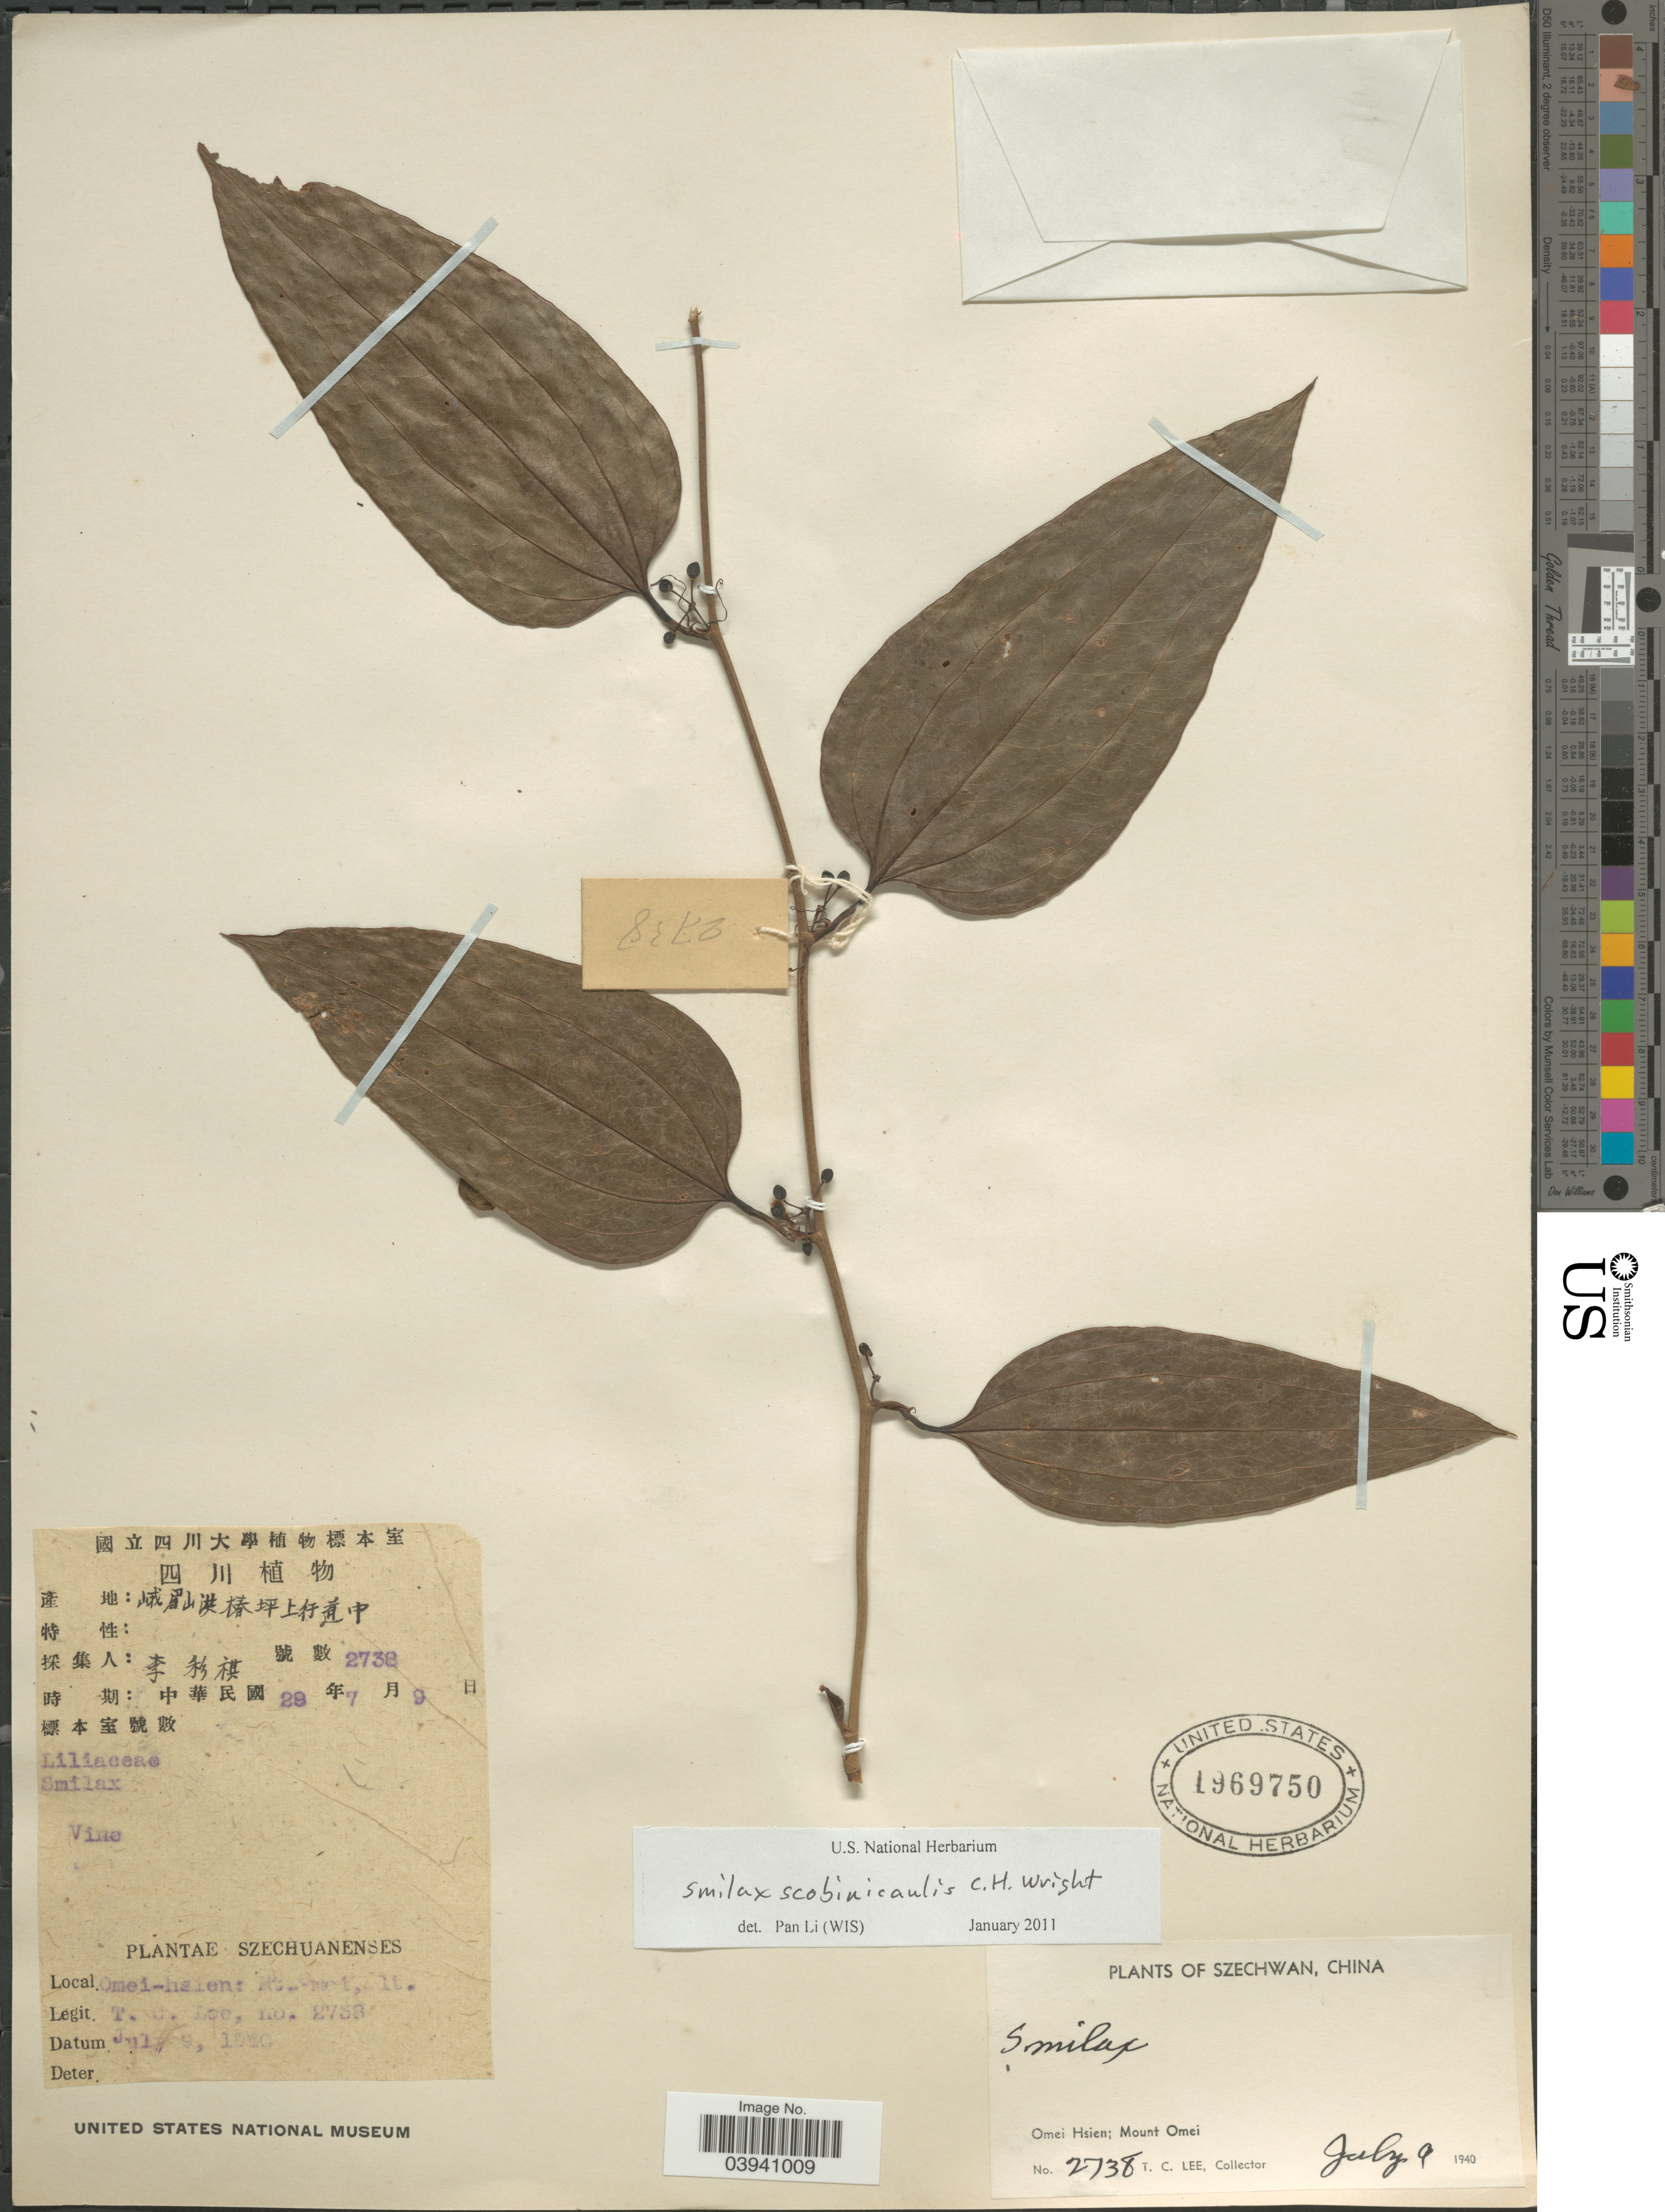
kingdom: Plantae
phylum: Tracheophyta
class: Liliopsida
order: Liliales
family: Smilacaceae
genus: Smilax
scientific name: Smilax scobinicaulis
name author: C.H. Wright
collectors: T. Lee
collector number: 2738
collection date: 1940-07-09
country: China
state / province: Sichuan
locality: Szechwan. Omei Hsien; Mount Omei.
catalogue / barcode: US 1969750